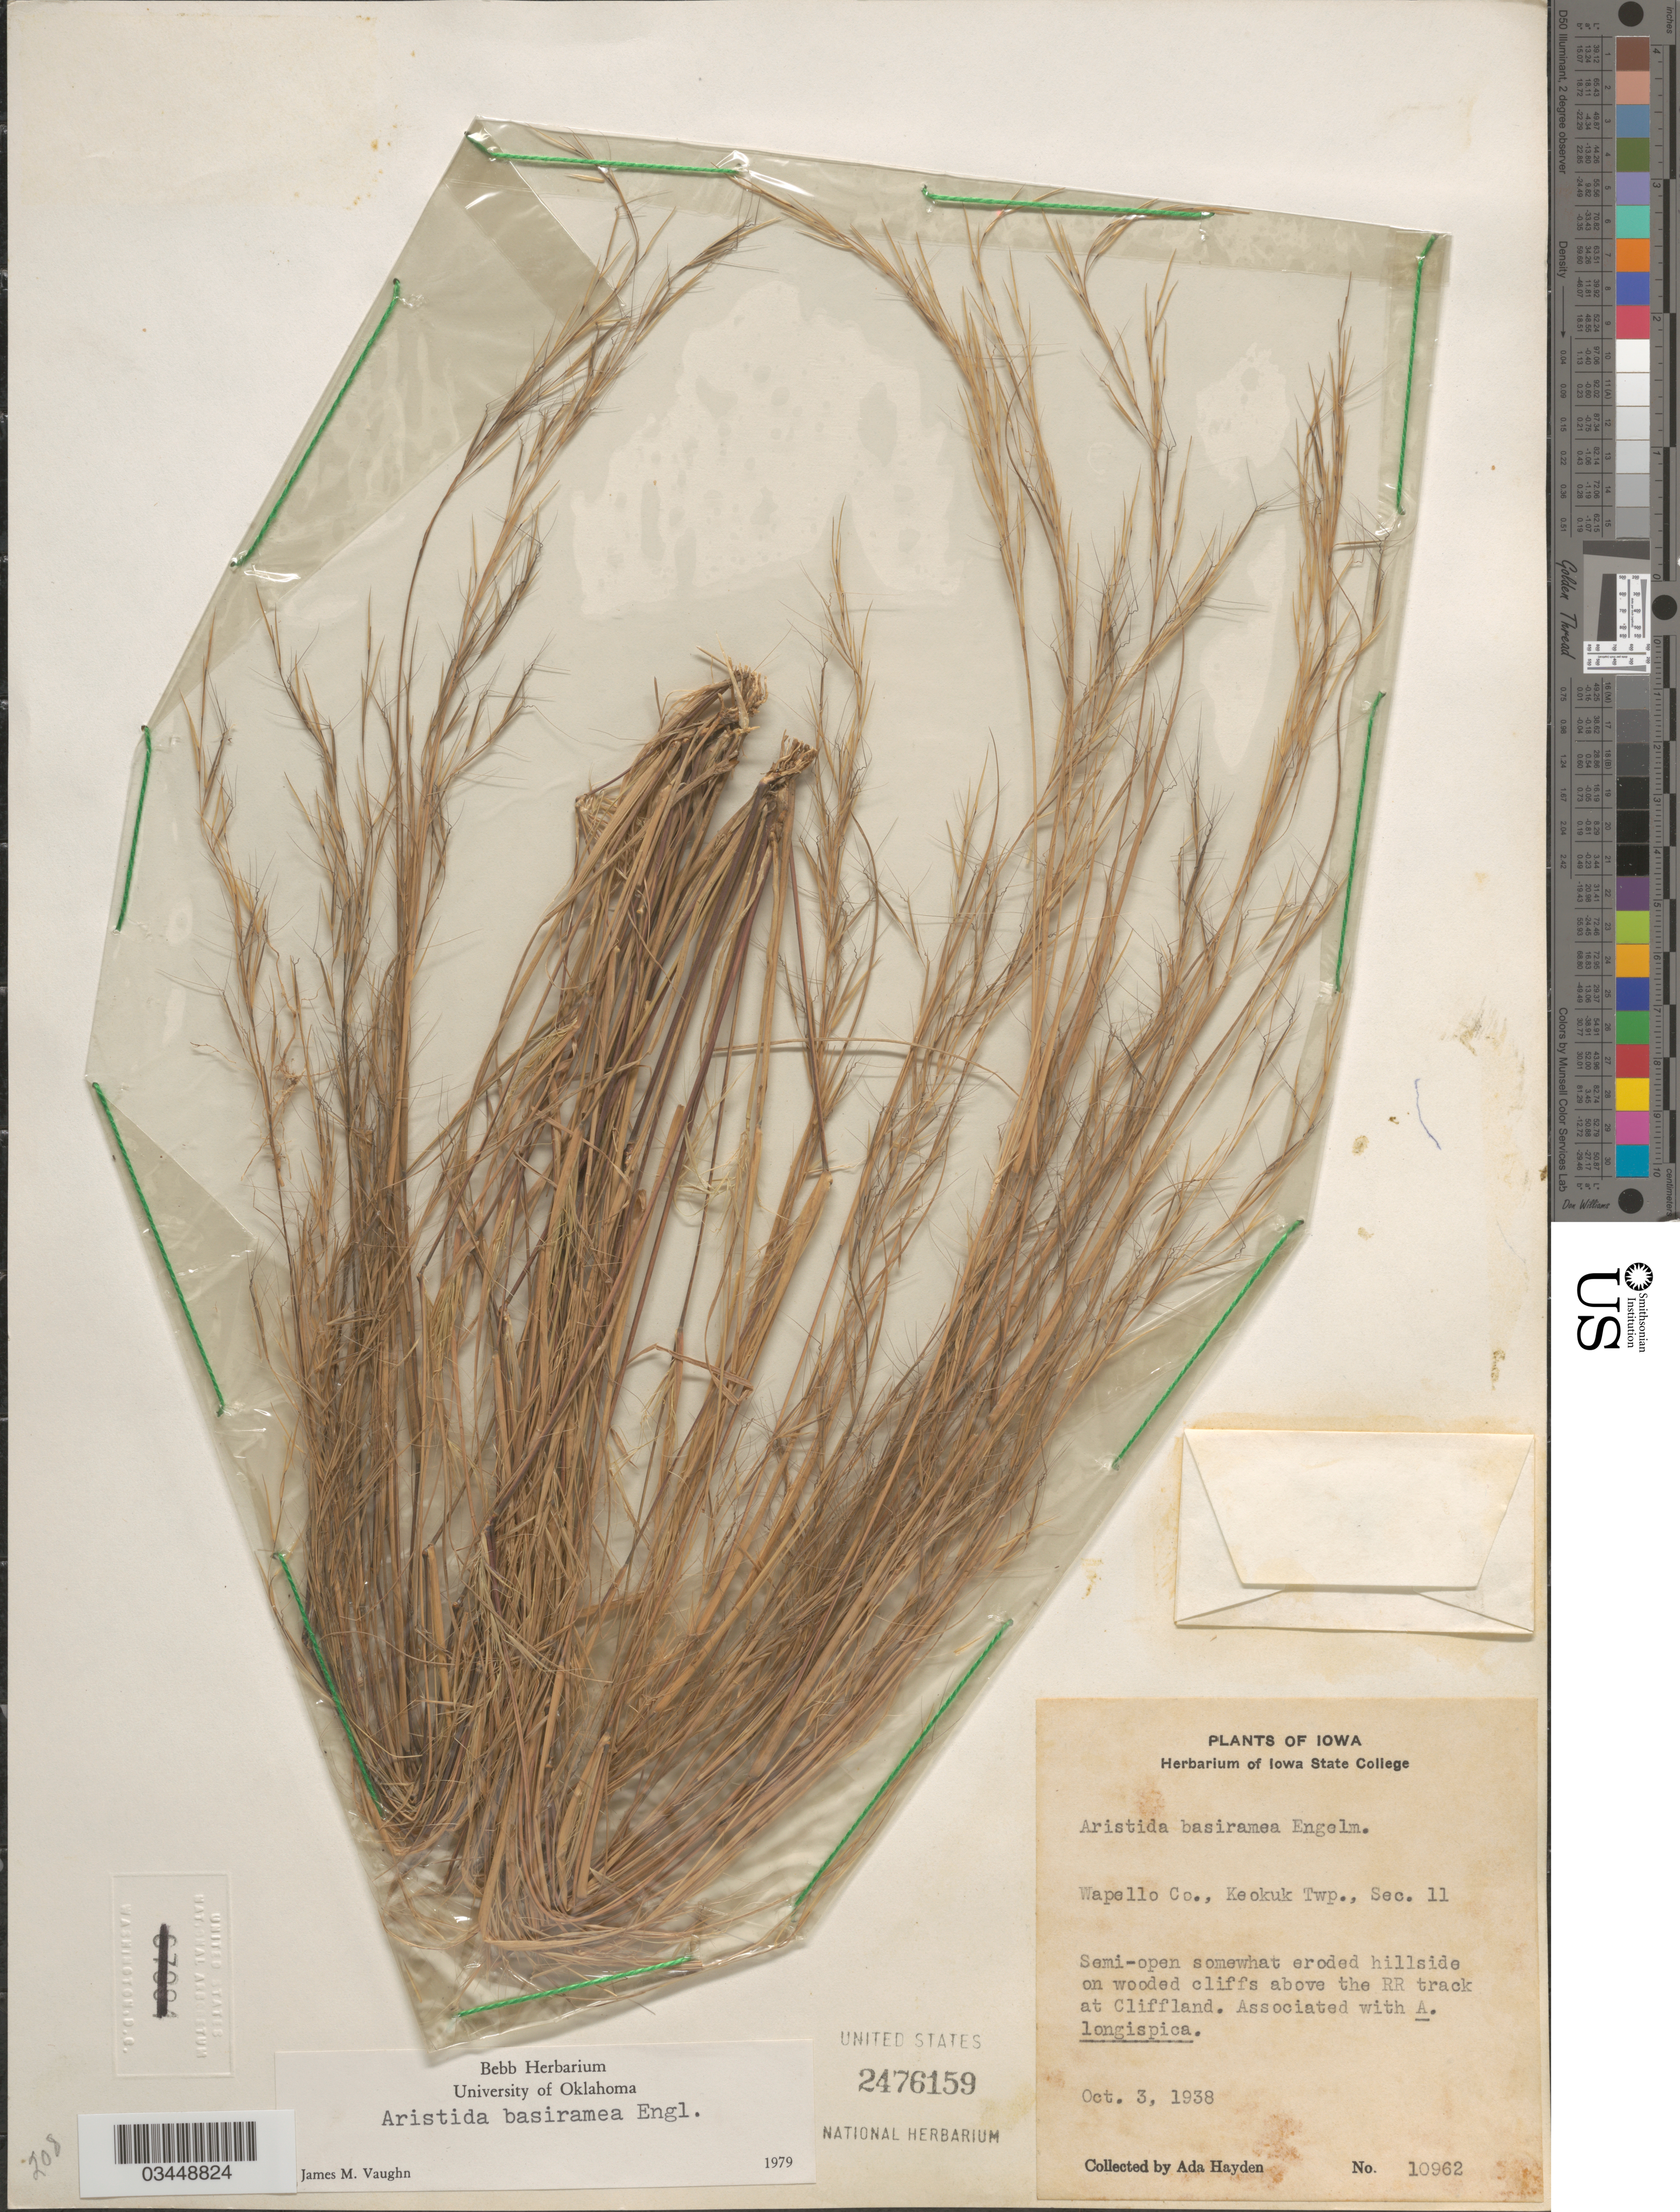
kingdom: Plantae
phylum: Tracheophyta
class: Liliopsida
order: Poales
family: Poaceae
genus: Aristida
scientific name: Aristida basiramea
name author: Engelm. ex Vasey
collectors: Ada Hayden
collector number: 10962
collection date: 1938-10-03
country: United States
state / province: Iowa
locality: Wapello Co., Keokuk Twp., Sec. 11. Semi-open somewhat eroded hillside on wooded cliffs above the RR track at Cliffland.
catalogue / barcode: US 2476159